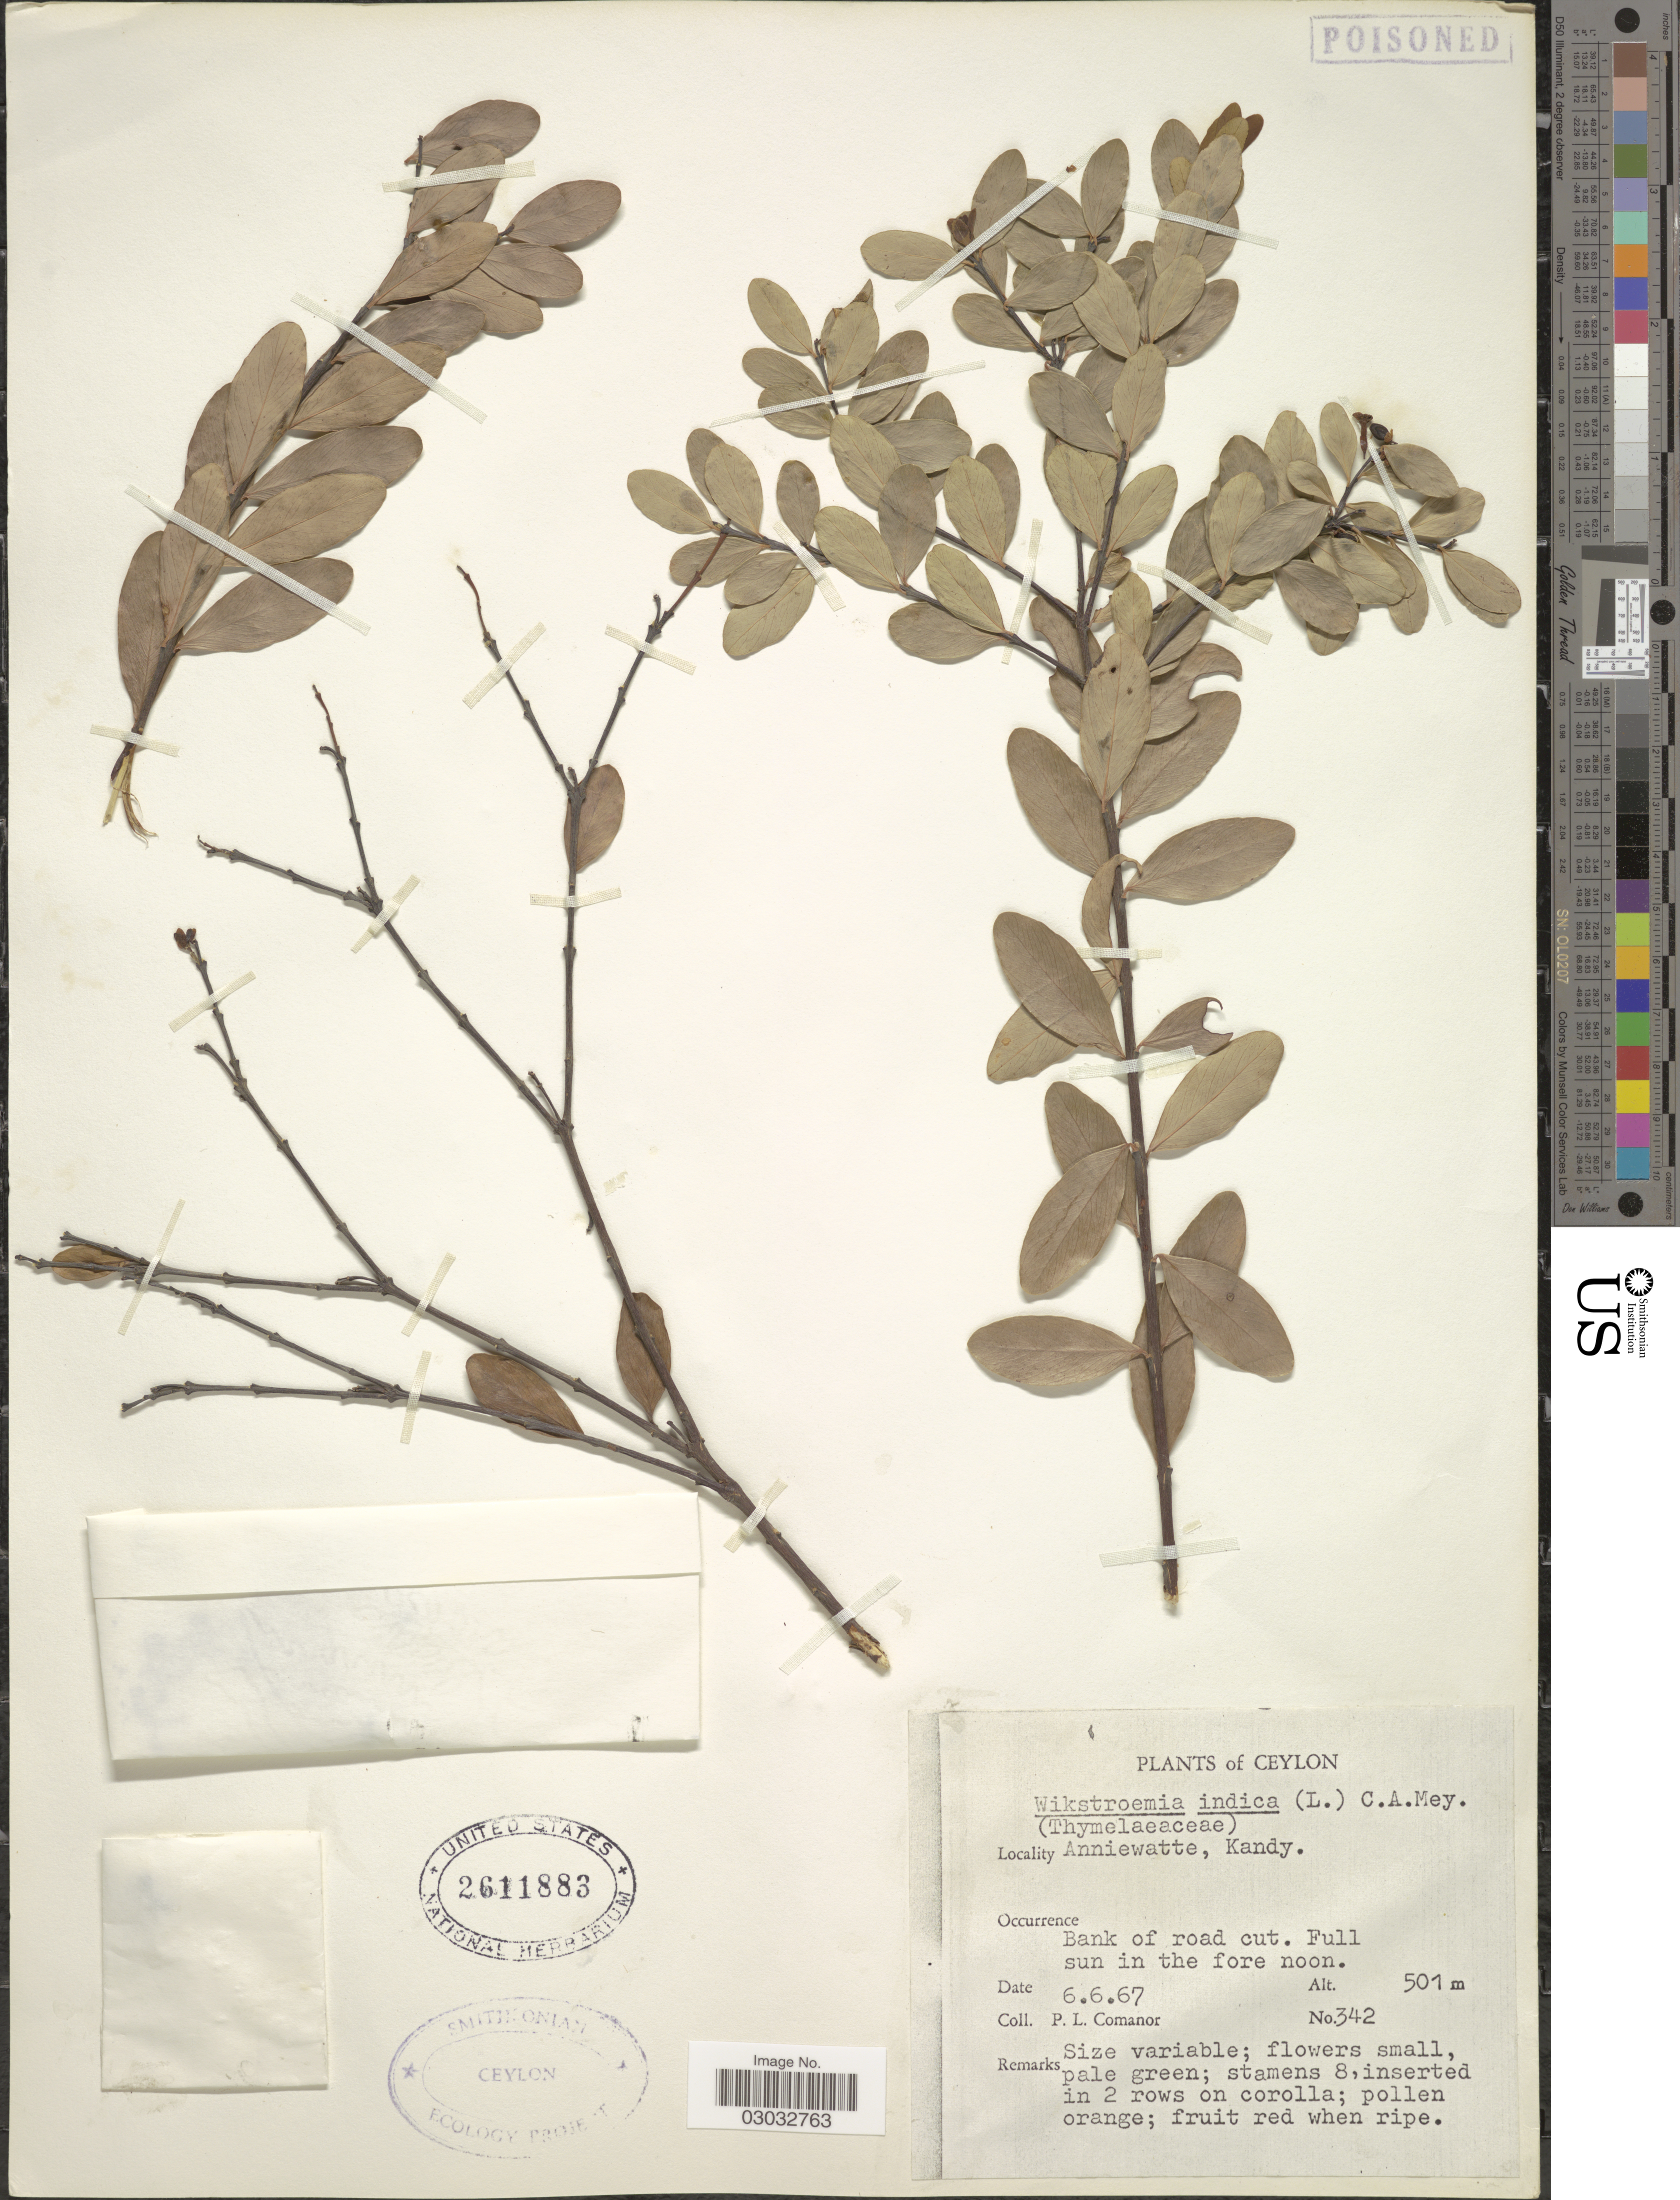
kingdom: Plantae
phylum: Tracheophyta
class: Magnoliopsida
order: Malvales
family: Thymelaeaceae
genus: Wikstroemia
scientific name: Wikstroemia indica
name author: (L.) C.A. Mey.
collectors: P. Comanor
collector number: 342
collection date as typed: Transcribed d/m/y: 6/6/67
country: Sri Lanka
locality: Ceylon, Anniewatte, Kandy, Bank of road cut.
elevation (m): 501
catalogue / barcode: US 2611883